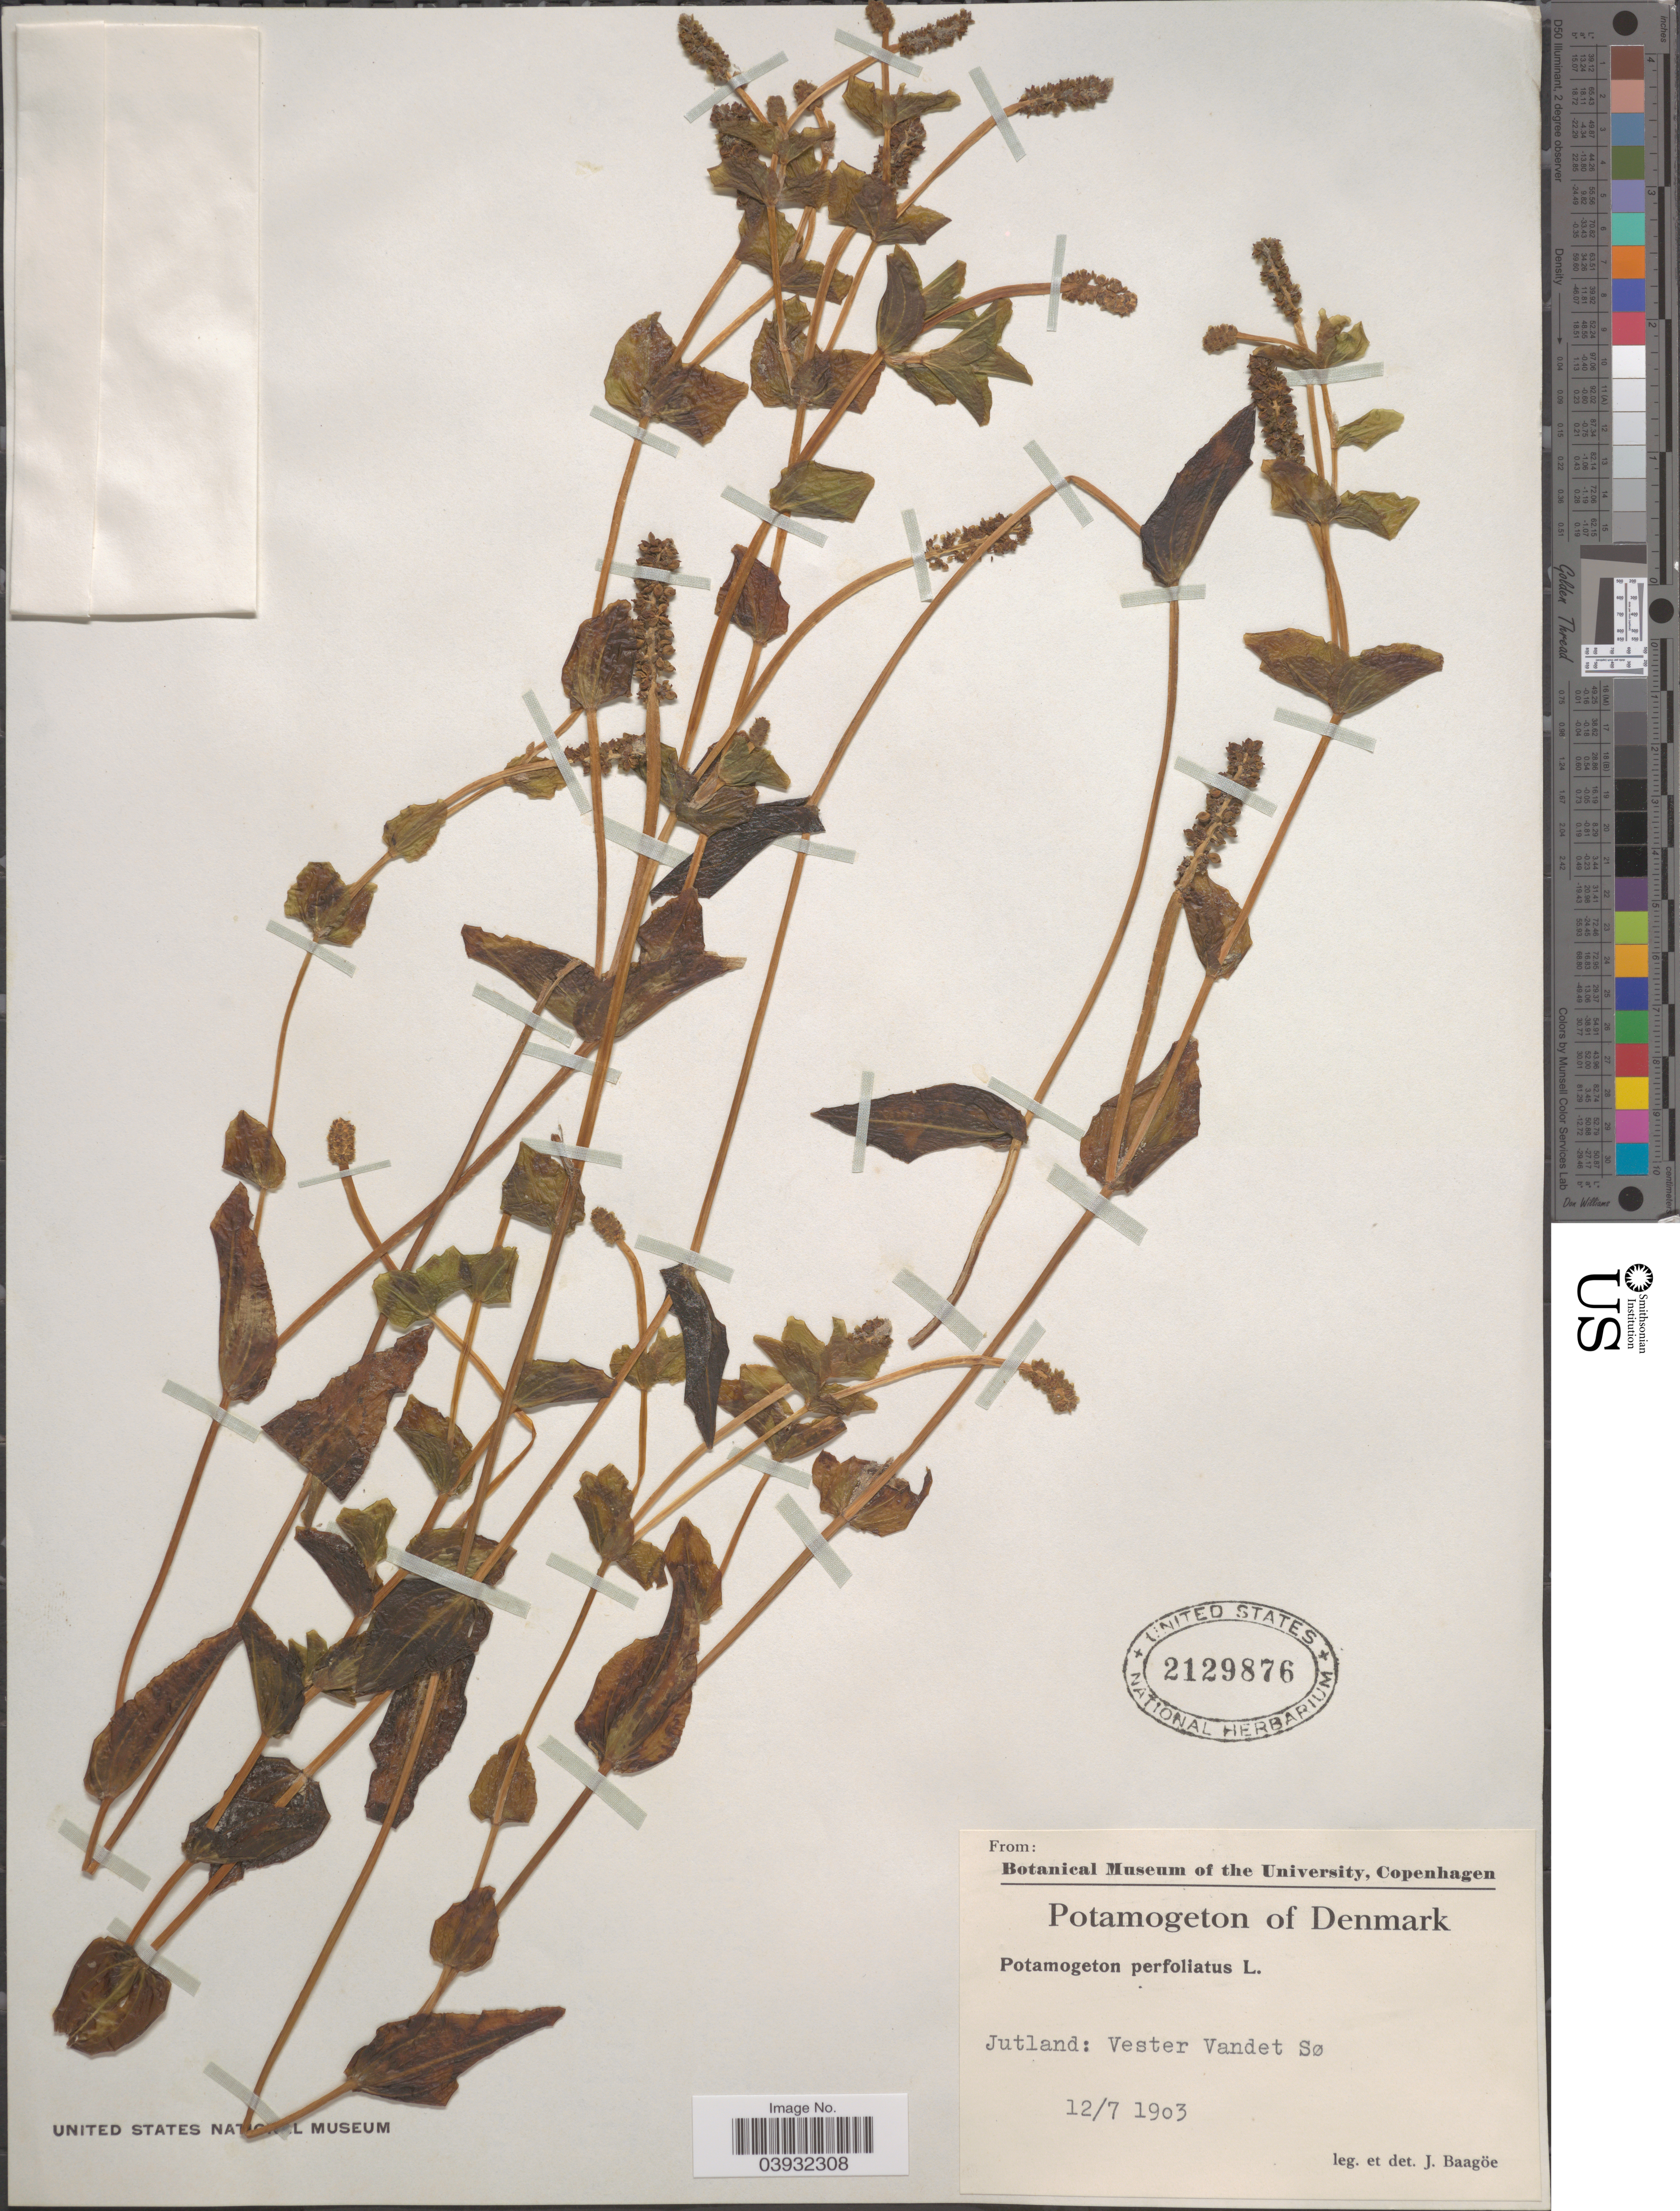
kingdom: Plantae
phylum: Tracheophyta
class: Liliopsida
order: Alismatales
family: Potamogetonaceae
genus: Potamogeton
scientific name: Potamogeton perfoliatus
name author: L.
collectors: J. Baagoe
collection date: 1903-07-12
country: Denmark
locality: Jutland: Vester Vandet Sø.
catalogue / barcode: US 2129876